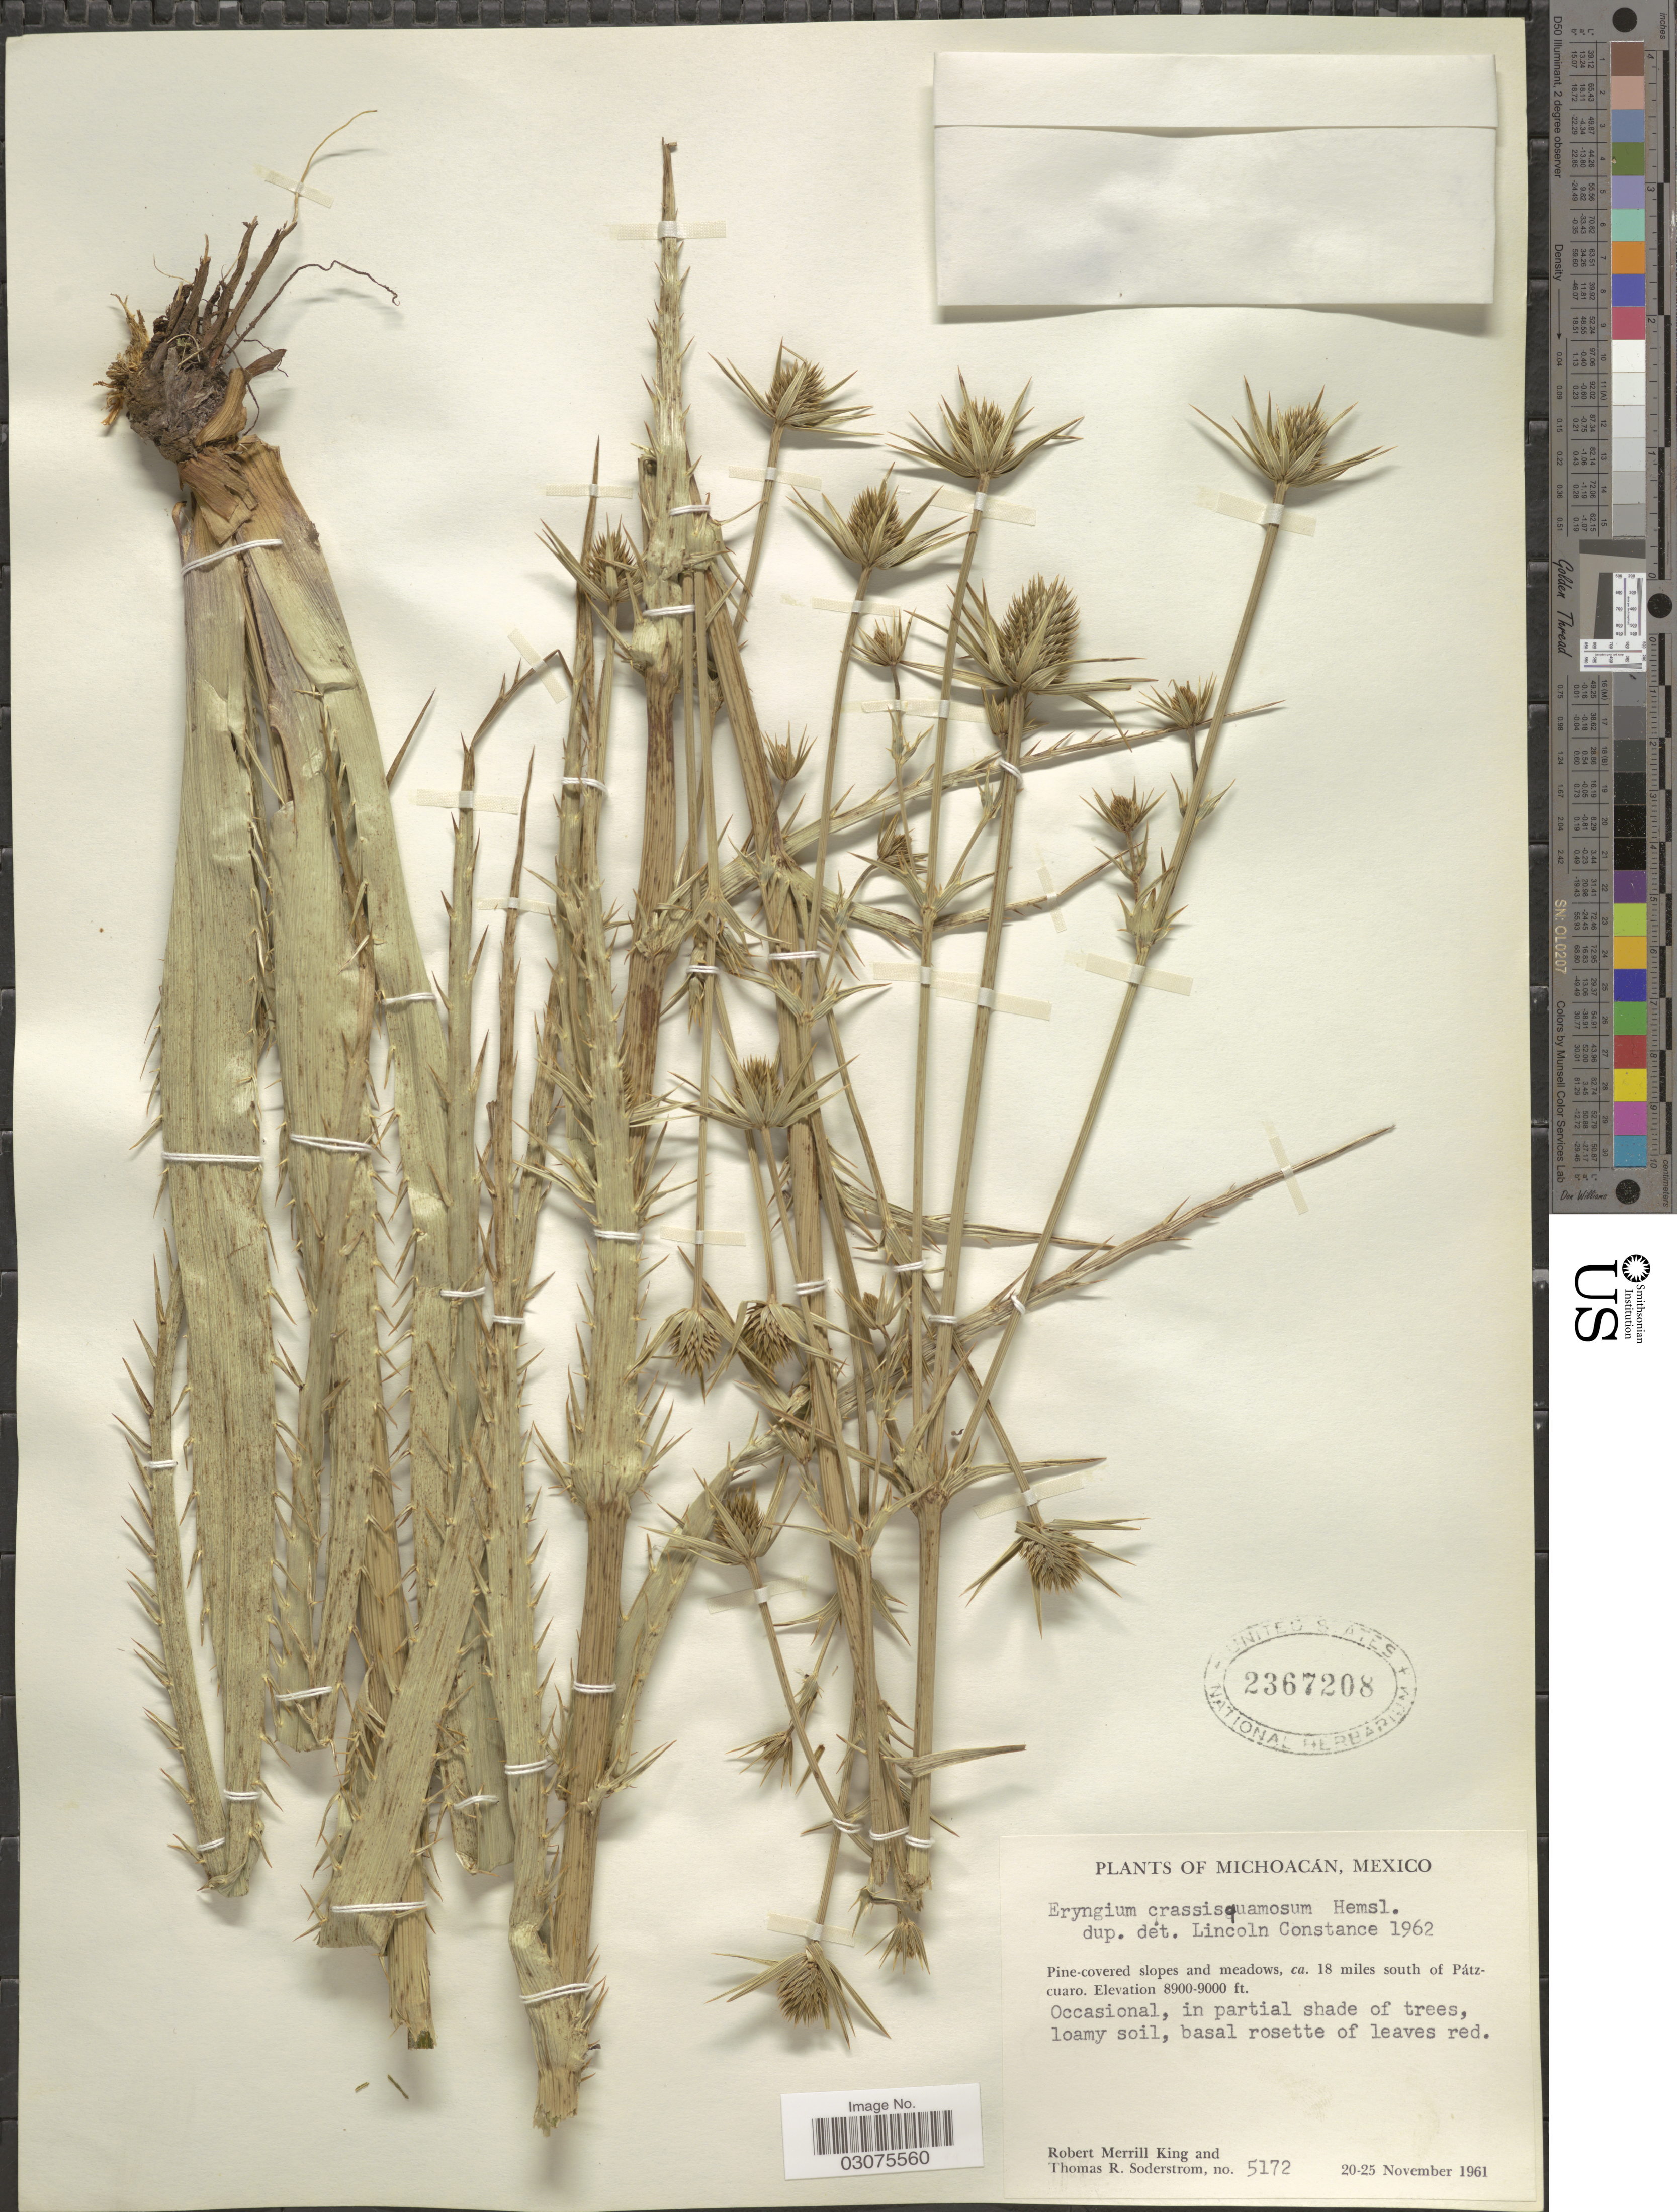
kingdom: Plantae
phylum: Tracheophyta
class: Magnoliopsida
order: Apiales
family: Apiaceae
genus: Eryngium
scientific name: Eryngium crassisquamosum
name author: Hemsl.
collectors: R. M. King & T. R. Soderstrom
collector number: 5172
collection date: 1961-11-20/1961-11-25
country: Mexico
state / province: Michoacán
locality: Pine-covered slopes and meadows, ca. 18 miles south of Pátzcuaro.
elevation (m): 2713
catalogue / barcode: US 2367208